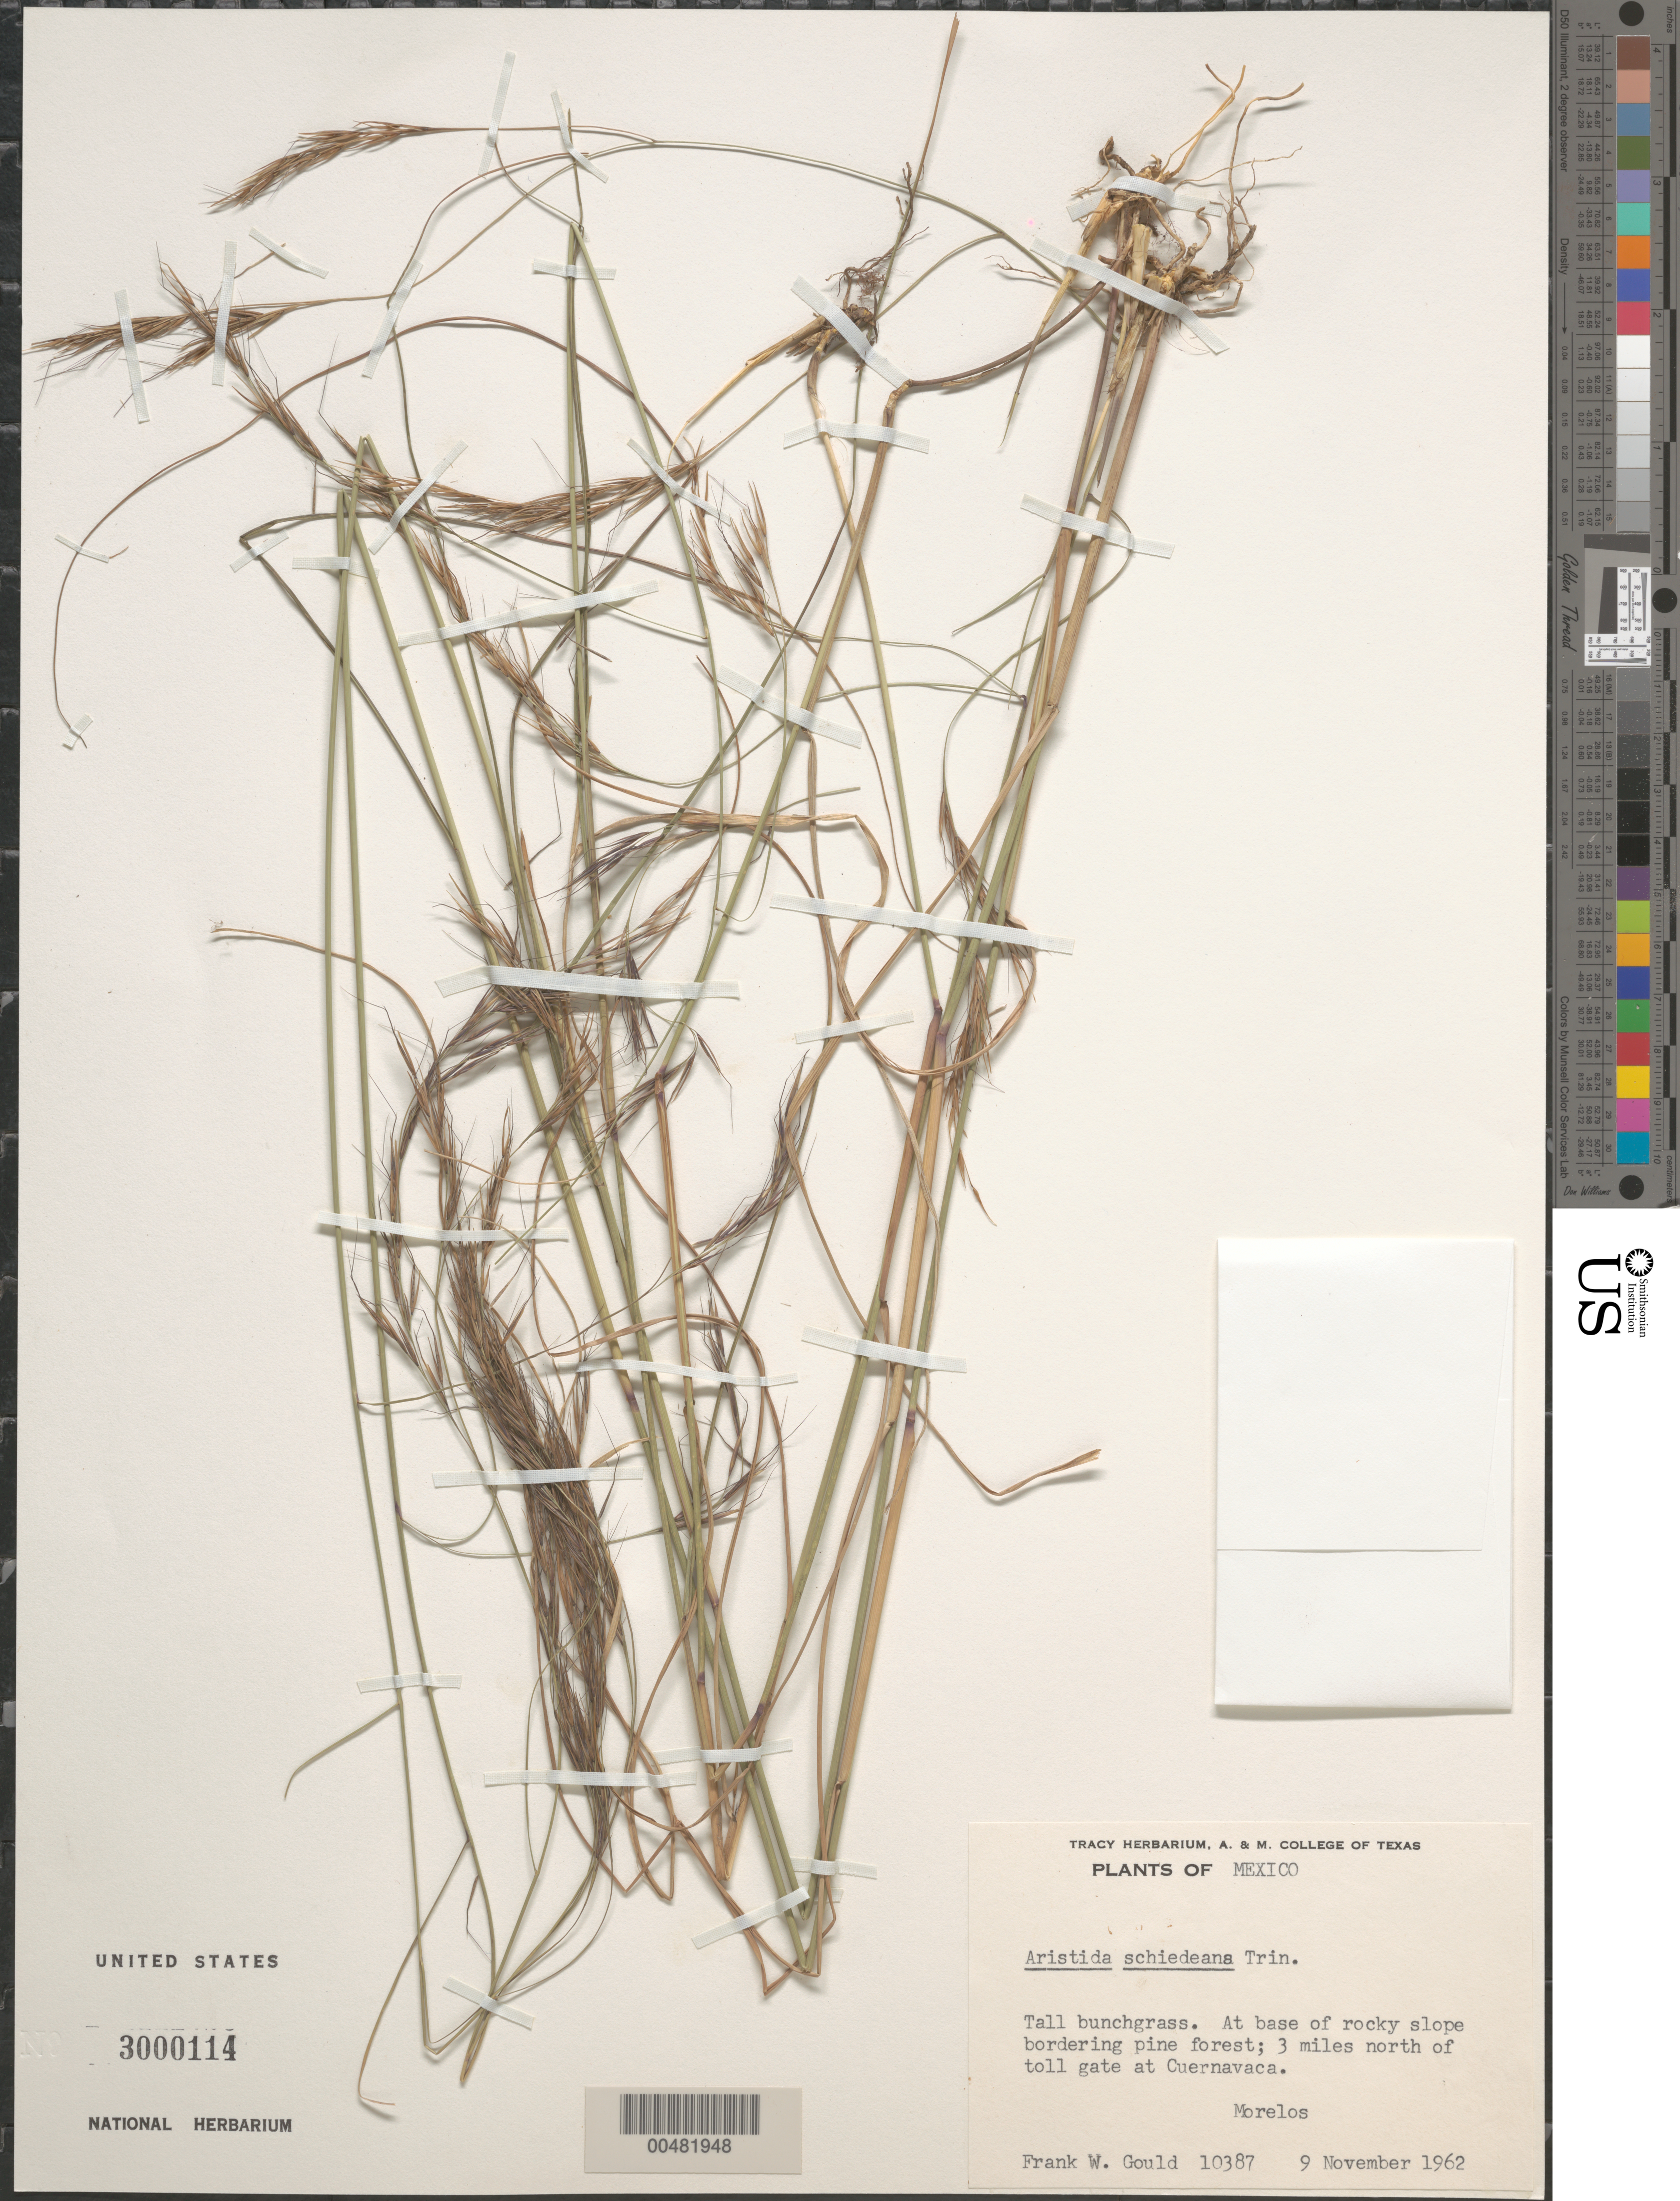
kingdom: Plantae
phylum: Tracheophyta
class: Liliopsida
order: Poales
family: Poaceae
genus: Aristida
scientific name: Aristida schiedeana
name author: Trin. & Rupr.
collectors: F. W. Gould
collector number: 10387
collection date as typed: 9 Nov 1962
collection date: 1962-11-09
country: Mexico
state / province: Morelos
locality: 3 mi N of toll gate at Cuernavaca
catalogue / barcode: US 3000114